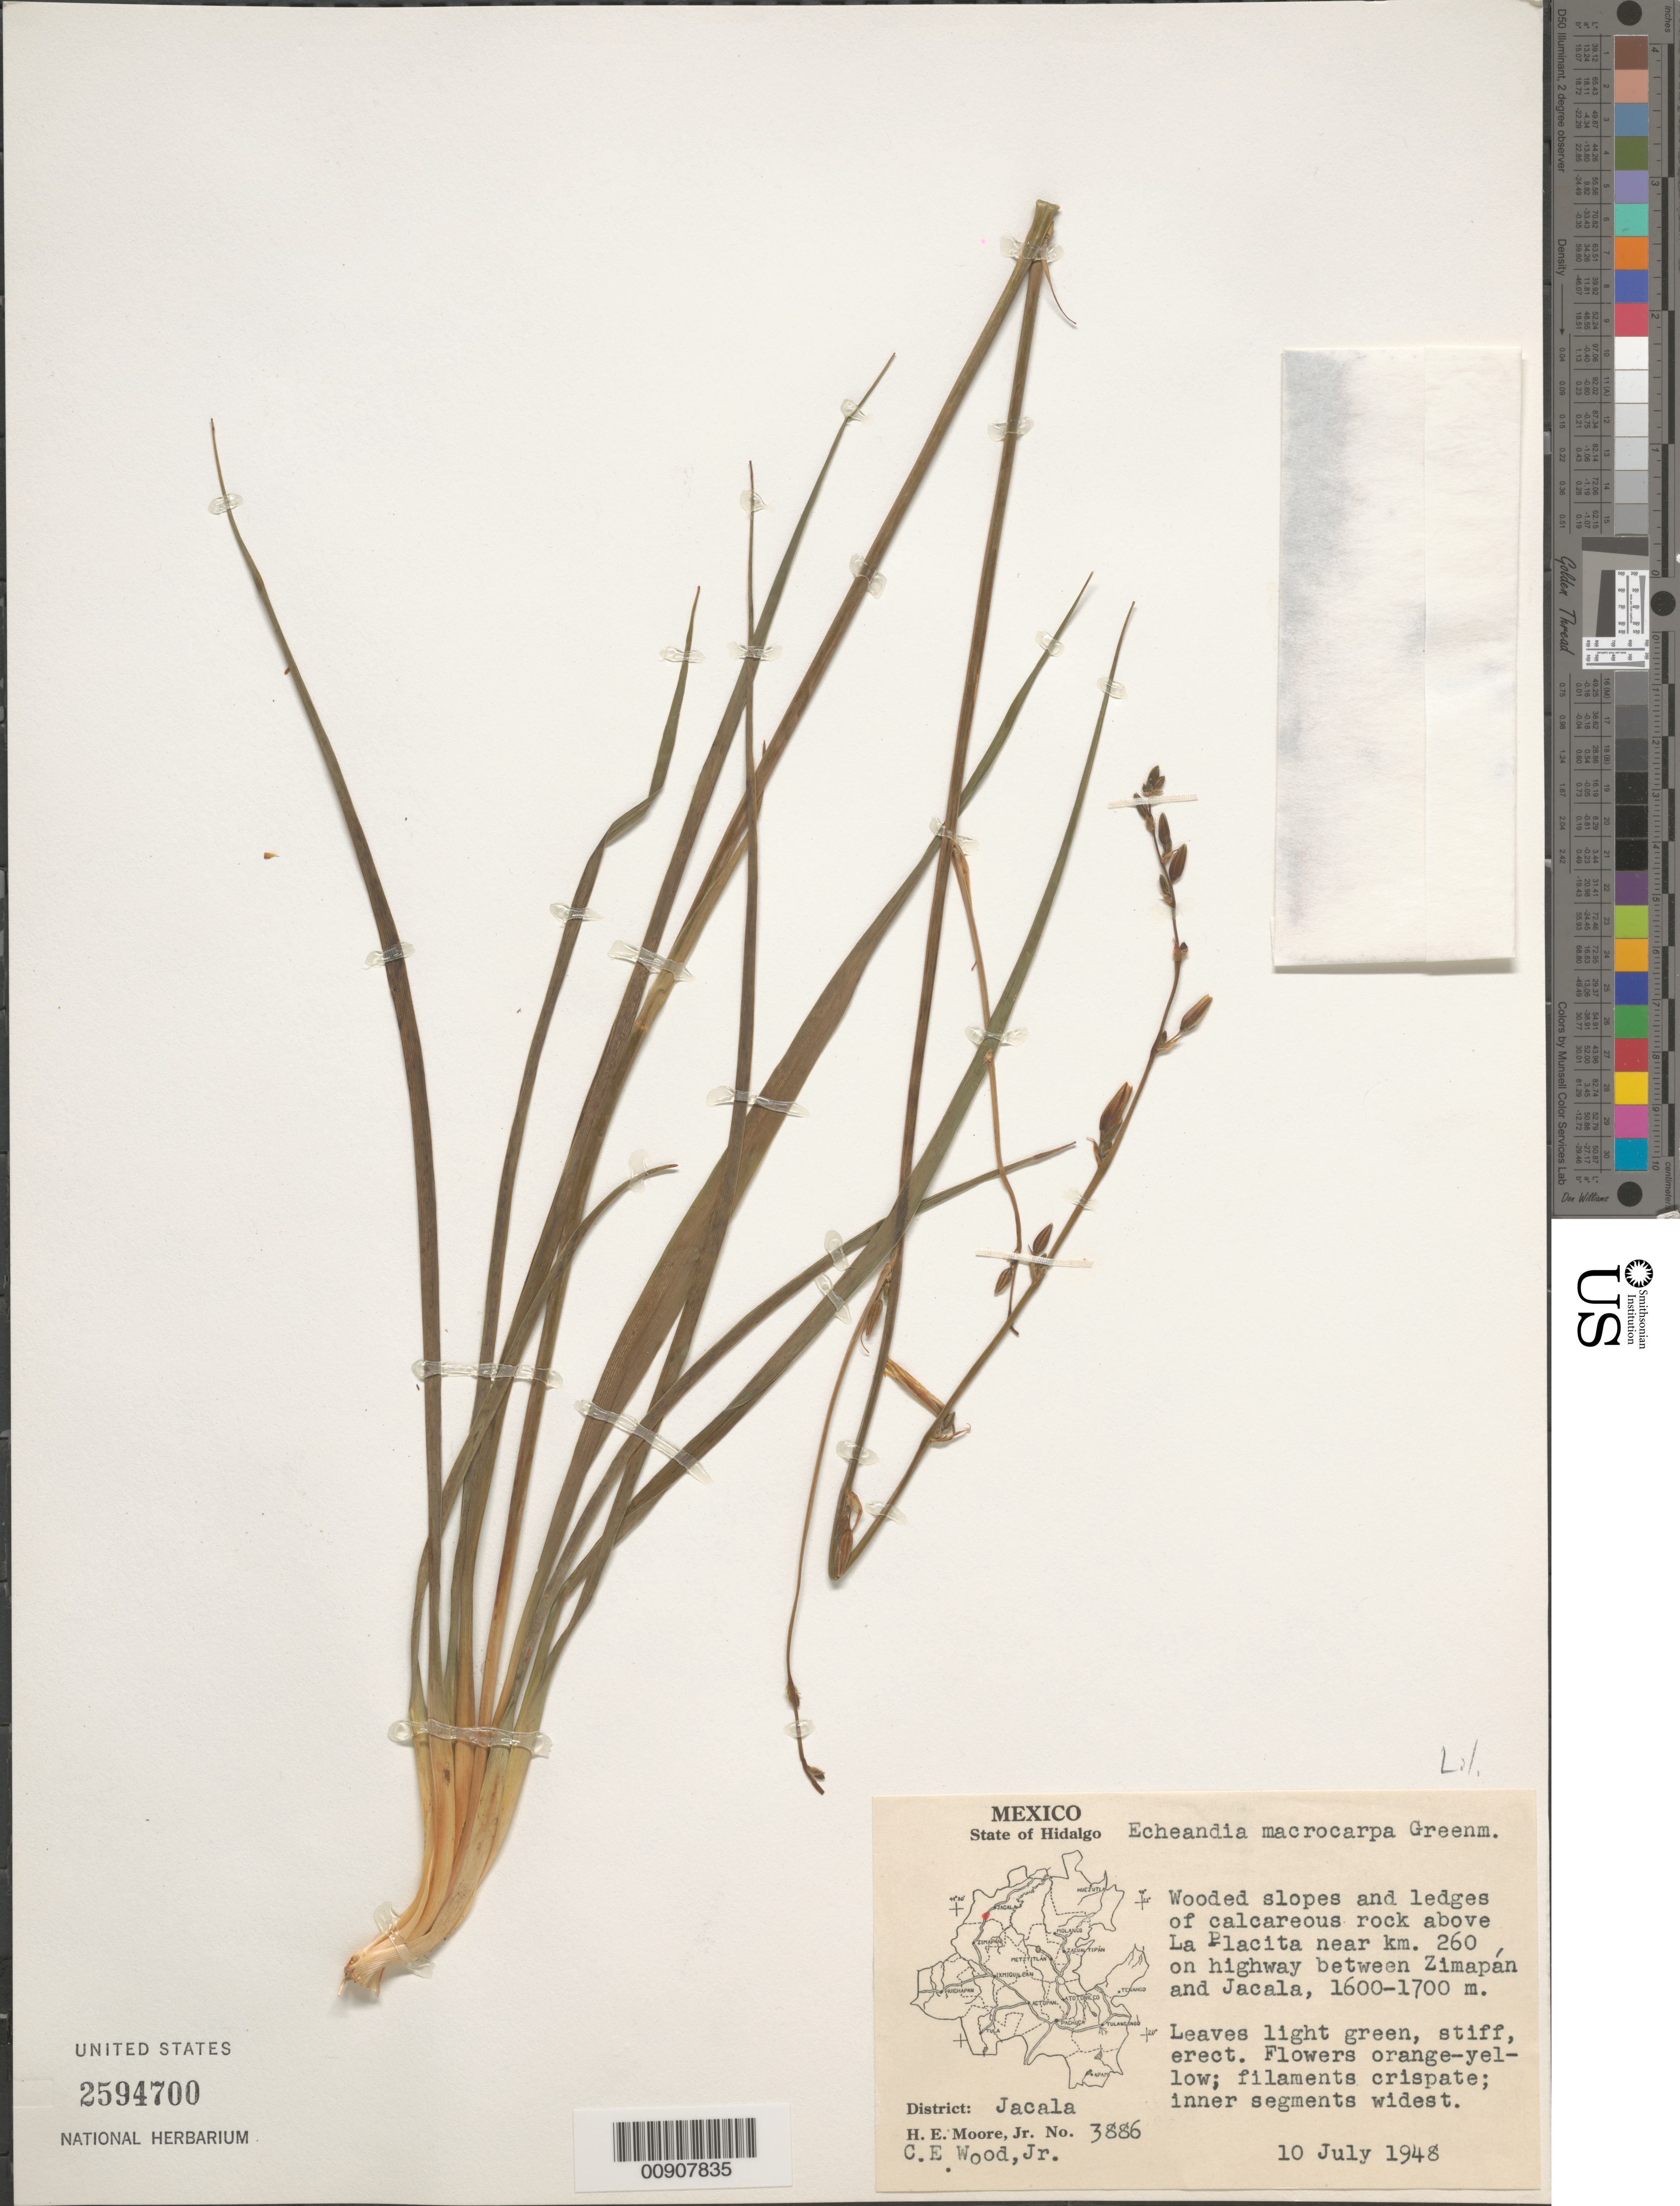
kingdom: Plantae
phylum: Tracheophyta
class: Liliopsida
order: Asparagales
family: Asparagaceae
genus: Echeandia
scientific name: Echeandia macrocarpa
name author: Greenm.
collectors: H. E. Moore & C. Wood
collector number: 3886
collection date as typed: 10 Jul 1948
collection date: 1948-07-10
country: Mexico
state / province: Hidalgo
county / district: Jacala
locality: Above La Placita near km. 260 on highway between Zimapán and Jacala, District Jacala, State of Hidalgo.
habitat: Wooded slopes amd ledges of calcareous rock.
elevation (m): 1700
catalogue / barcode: US 2594700